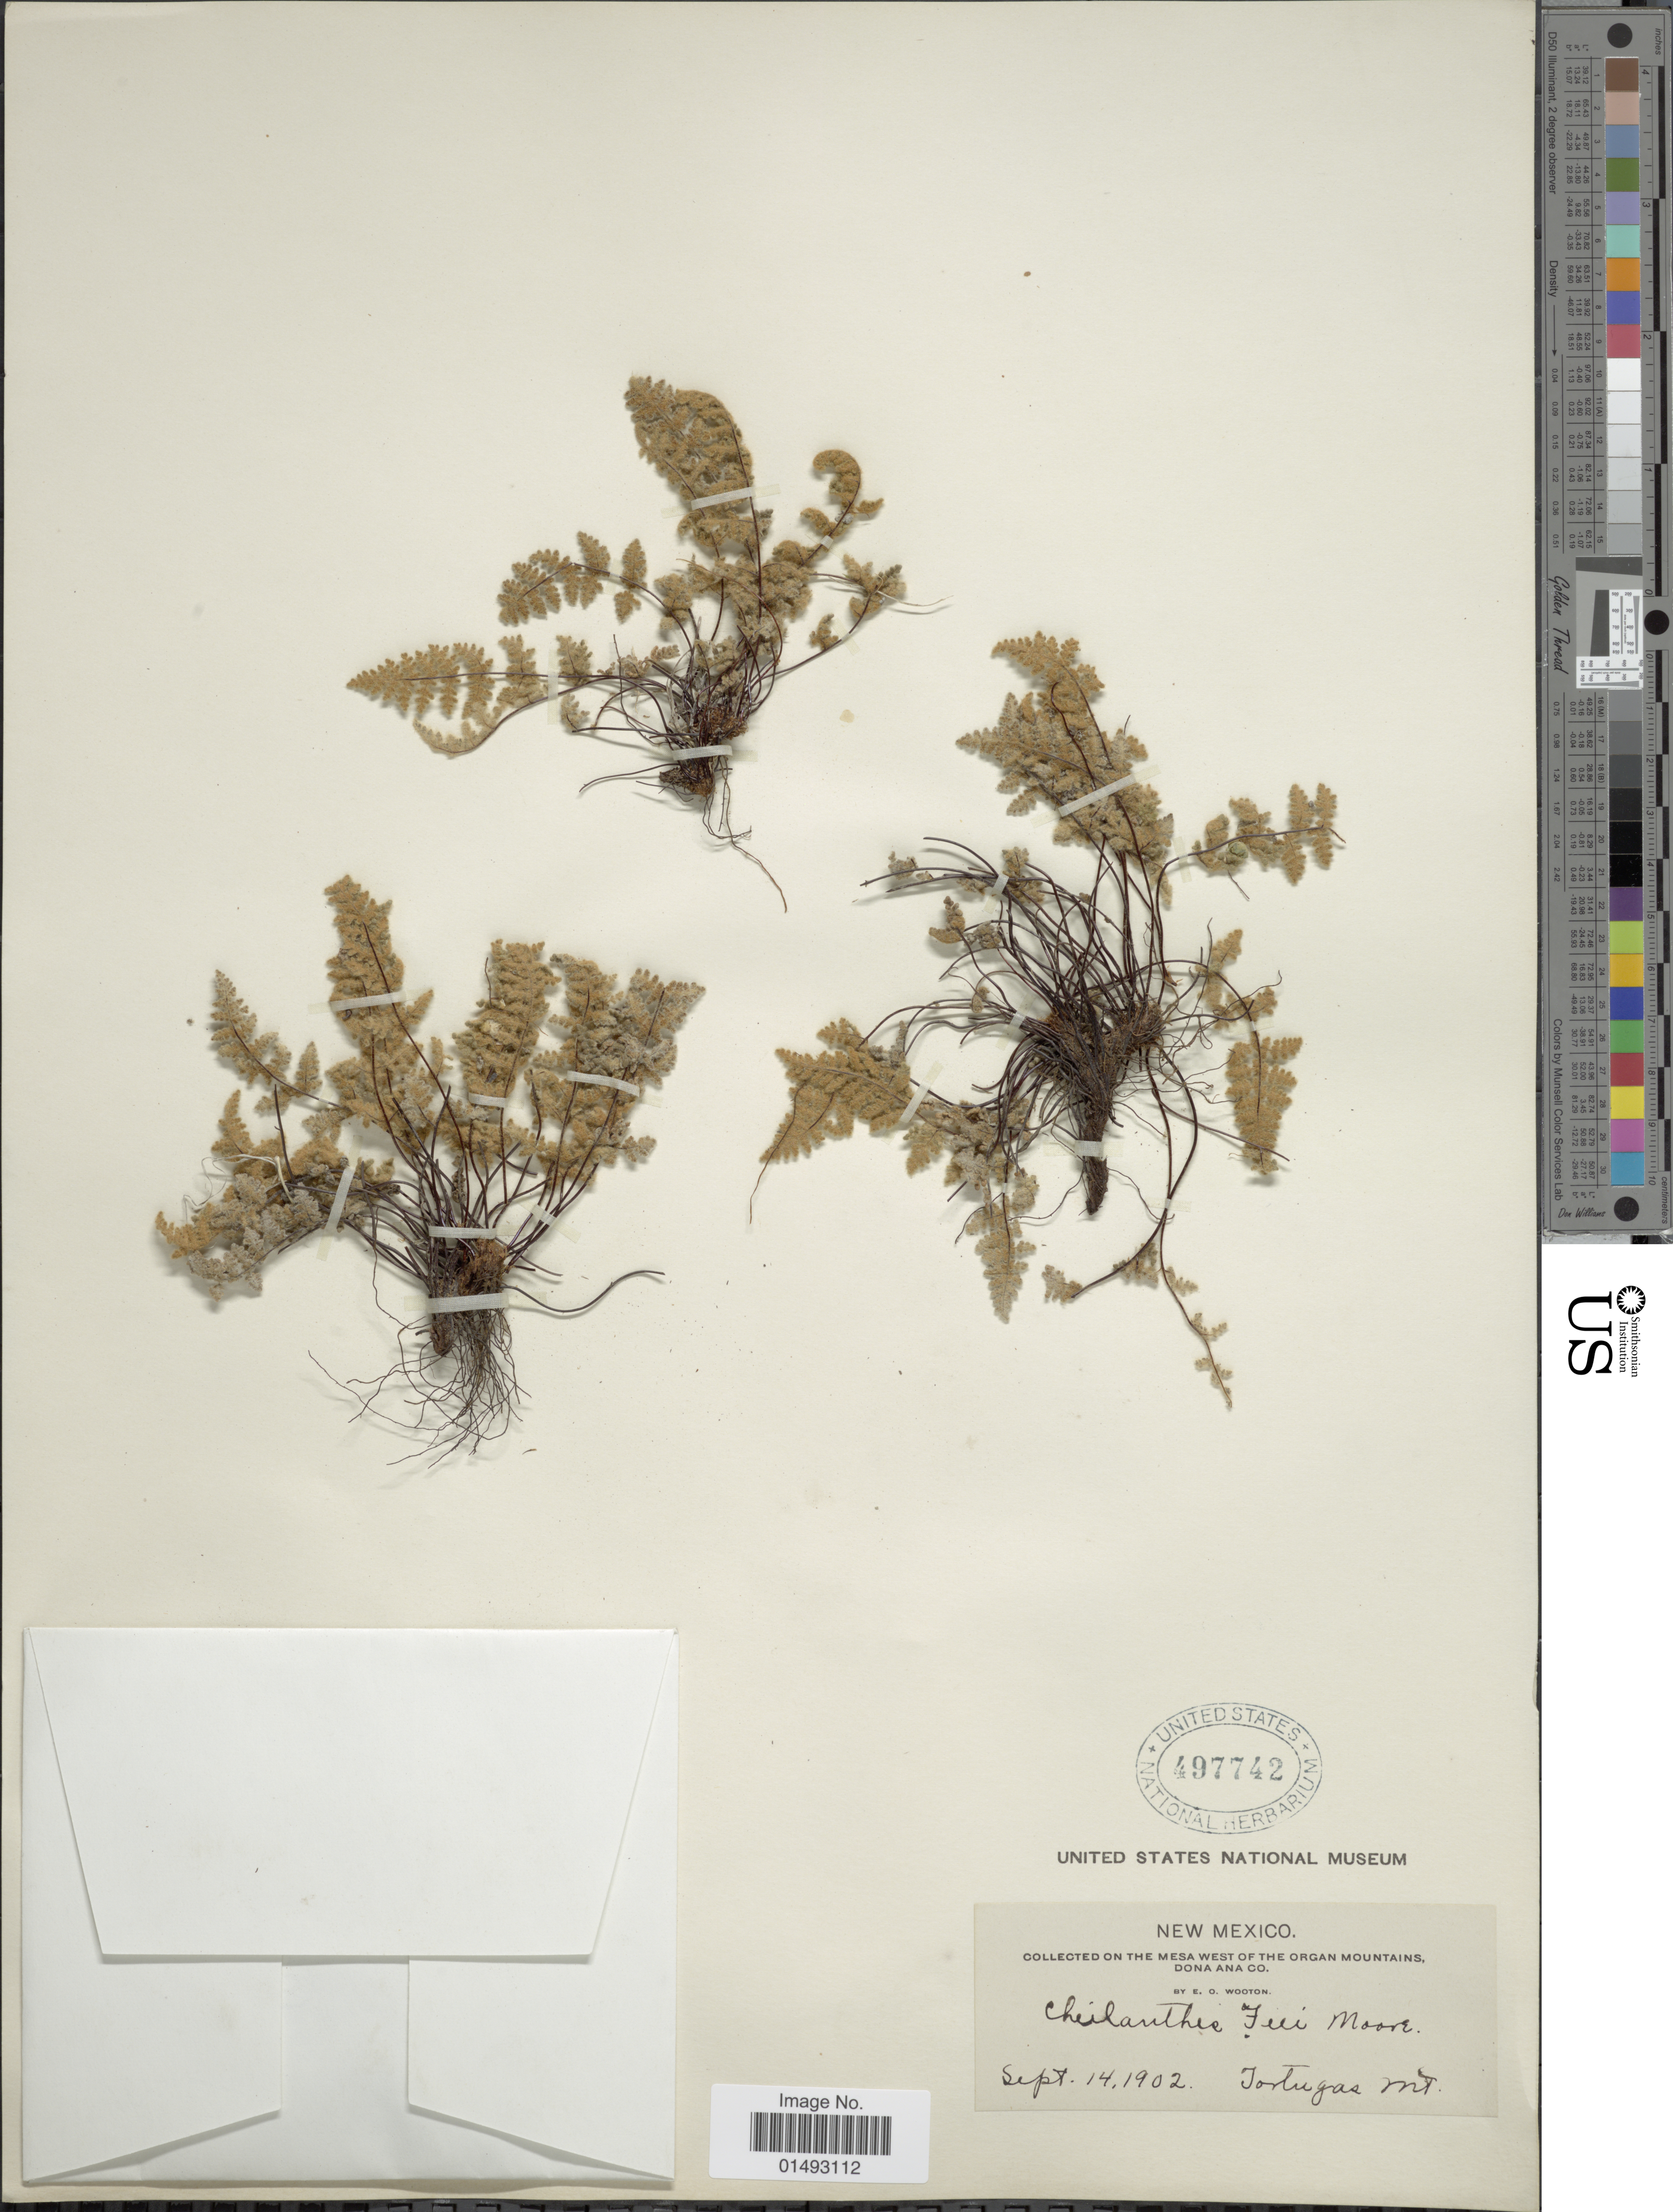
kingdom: Plantae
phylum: Tracheophyta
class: Polypodiopsida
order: Polypodiales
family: Pteridaceae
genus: Myriopteris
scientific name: Myriopteris gracilis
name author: Fée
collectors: E. O. Wooton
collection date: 1902-09-14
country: United States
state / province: New Mexico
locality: On the mesa west of the Organ Mountains, Dona Ana Co, Tortugas Mt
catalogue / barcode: US 497742